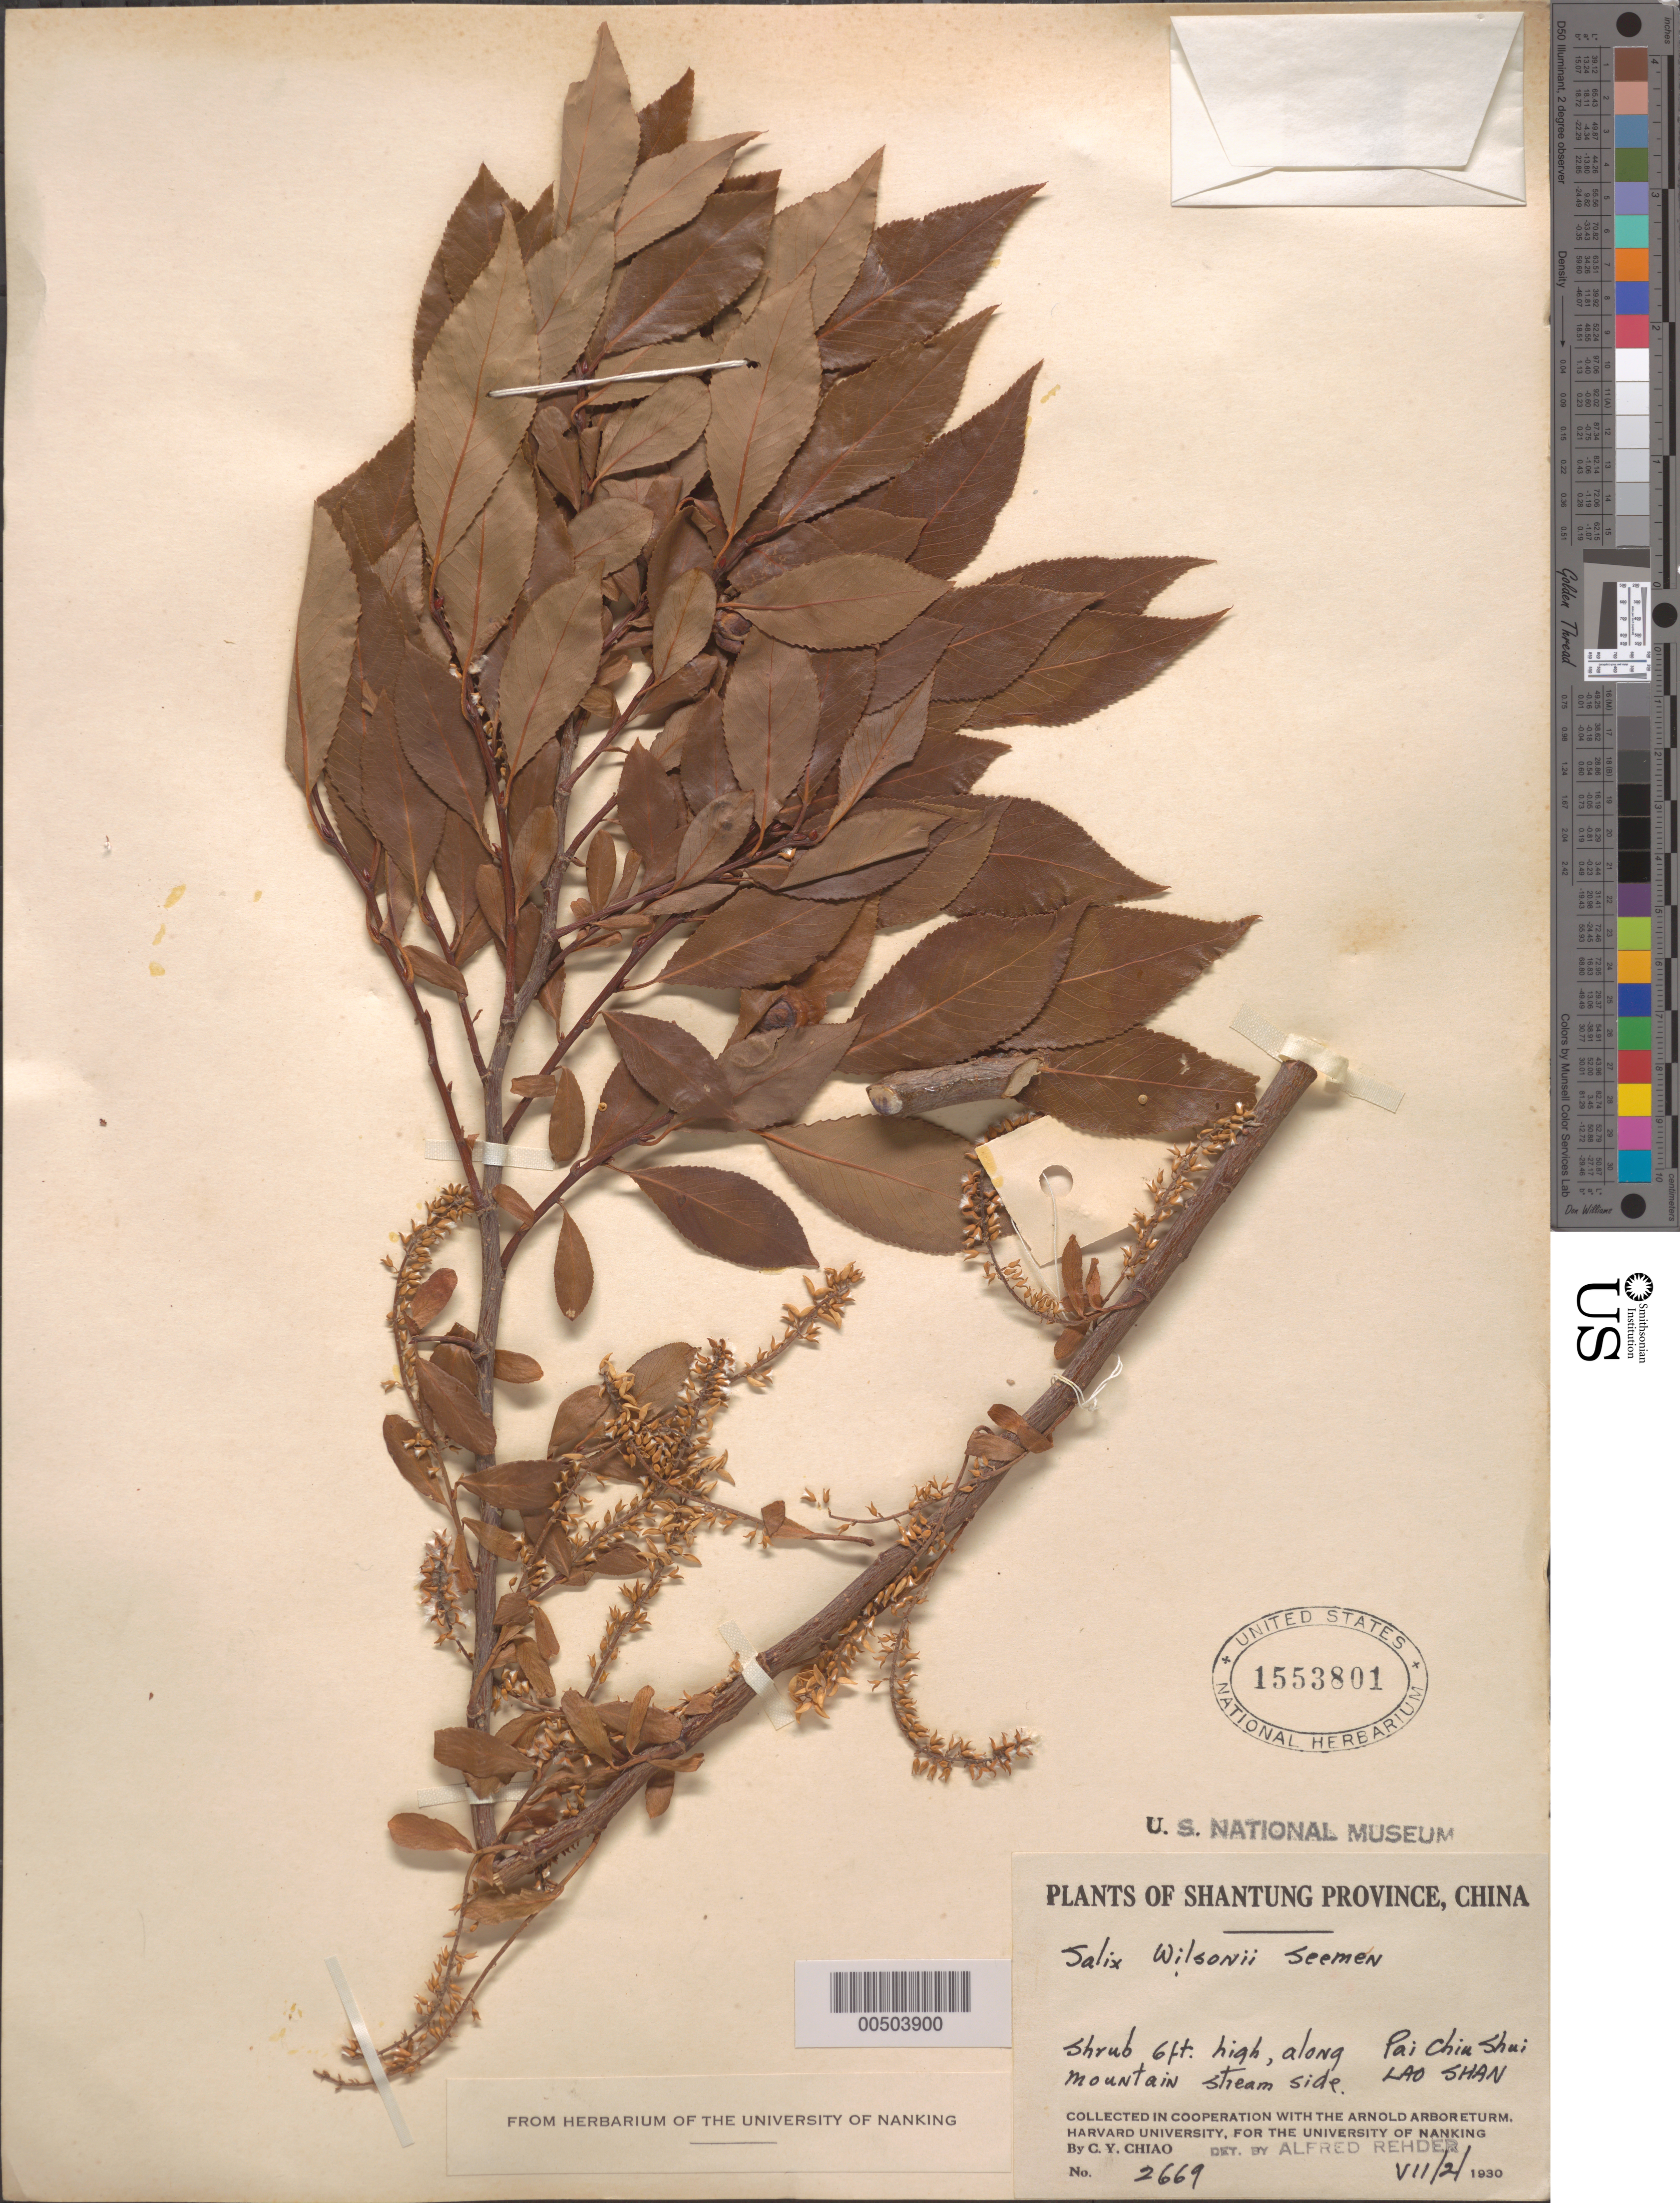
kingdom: Plantae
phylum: Tracheophyta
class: Magnoliopsida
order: Malpighiales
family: Salicaceae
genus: Salix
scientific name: Salix wilsonii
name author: Seemen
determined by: Rehder, Alfred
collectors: C. Y. Chiao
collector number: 2669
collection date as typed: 02 Jul 1930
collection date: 1930-07-02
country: China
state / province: Shandong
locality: Pai Chiu Shui, Lao Shan, along mountain stream side.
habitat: Shrub 6 ft. high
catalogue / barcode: US 1553801